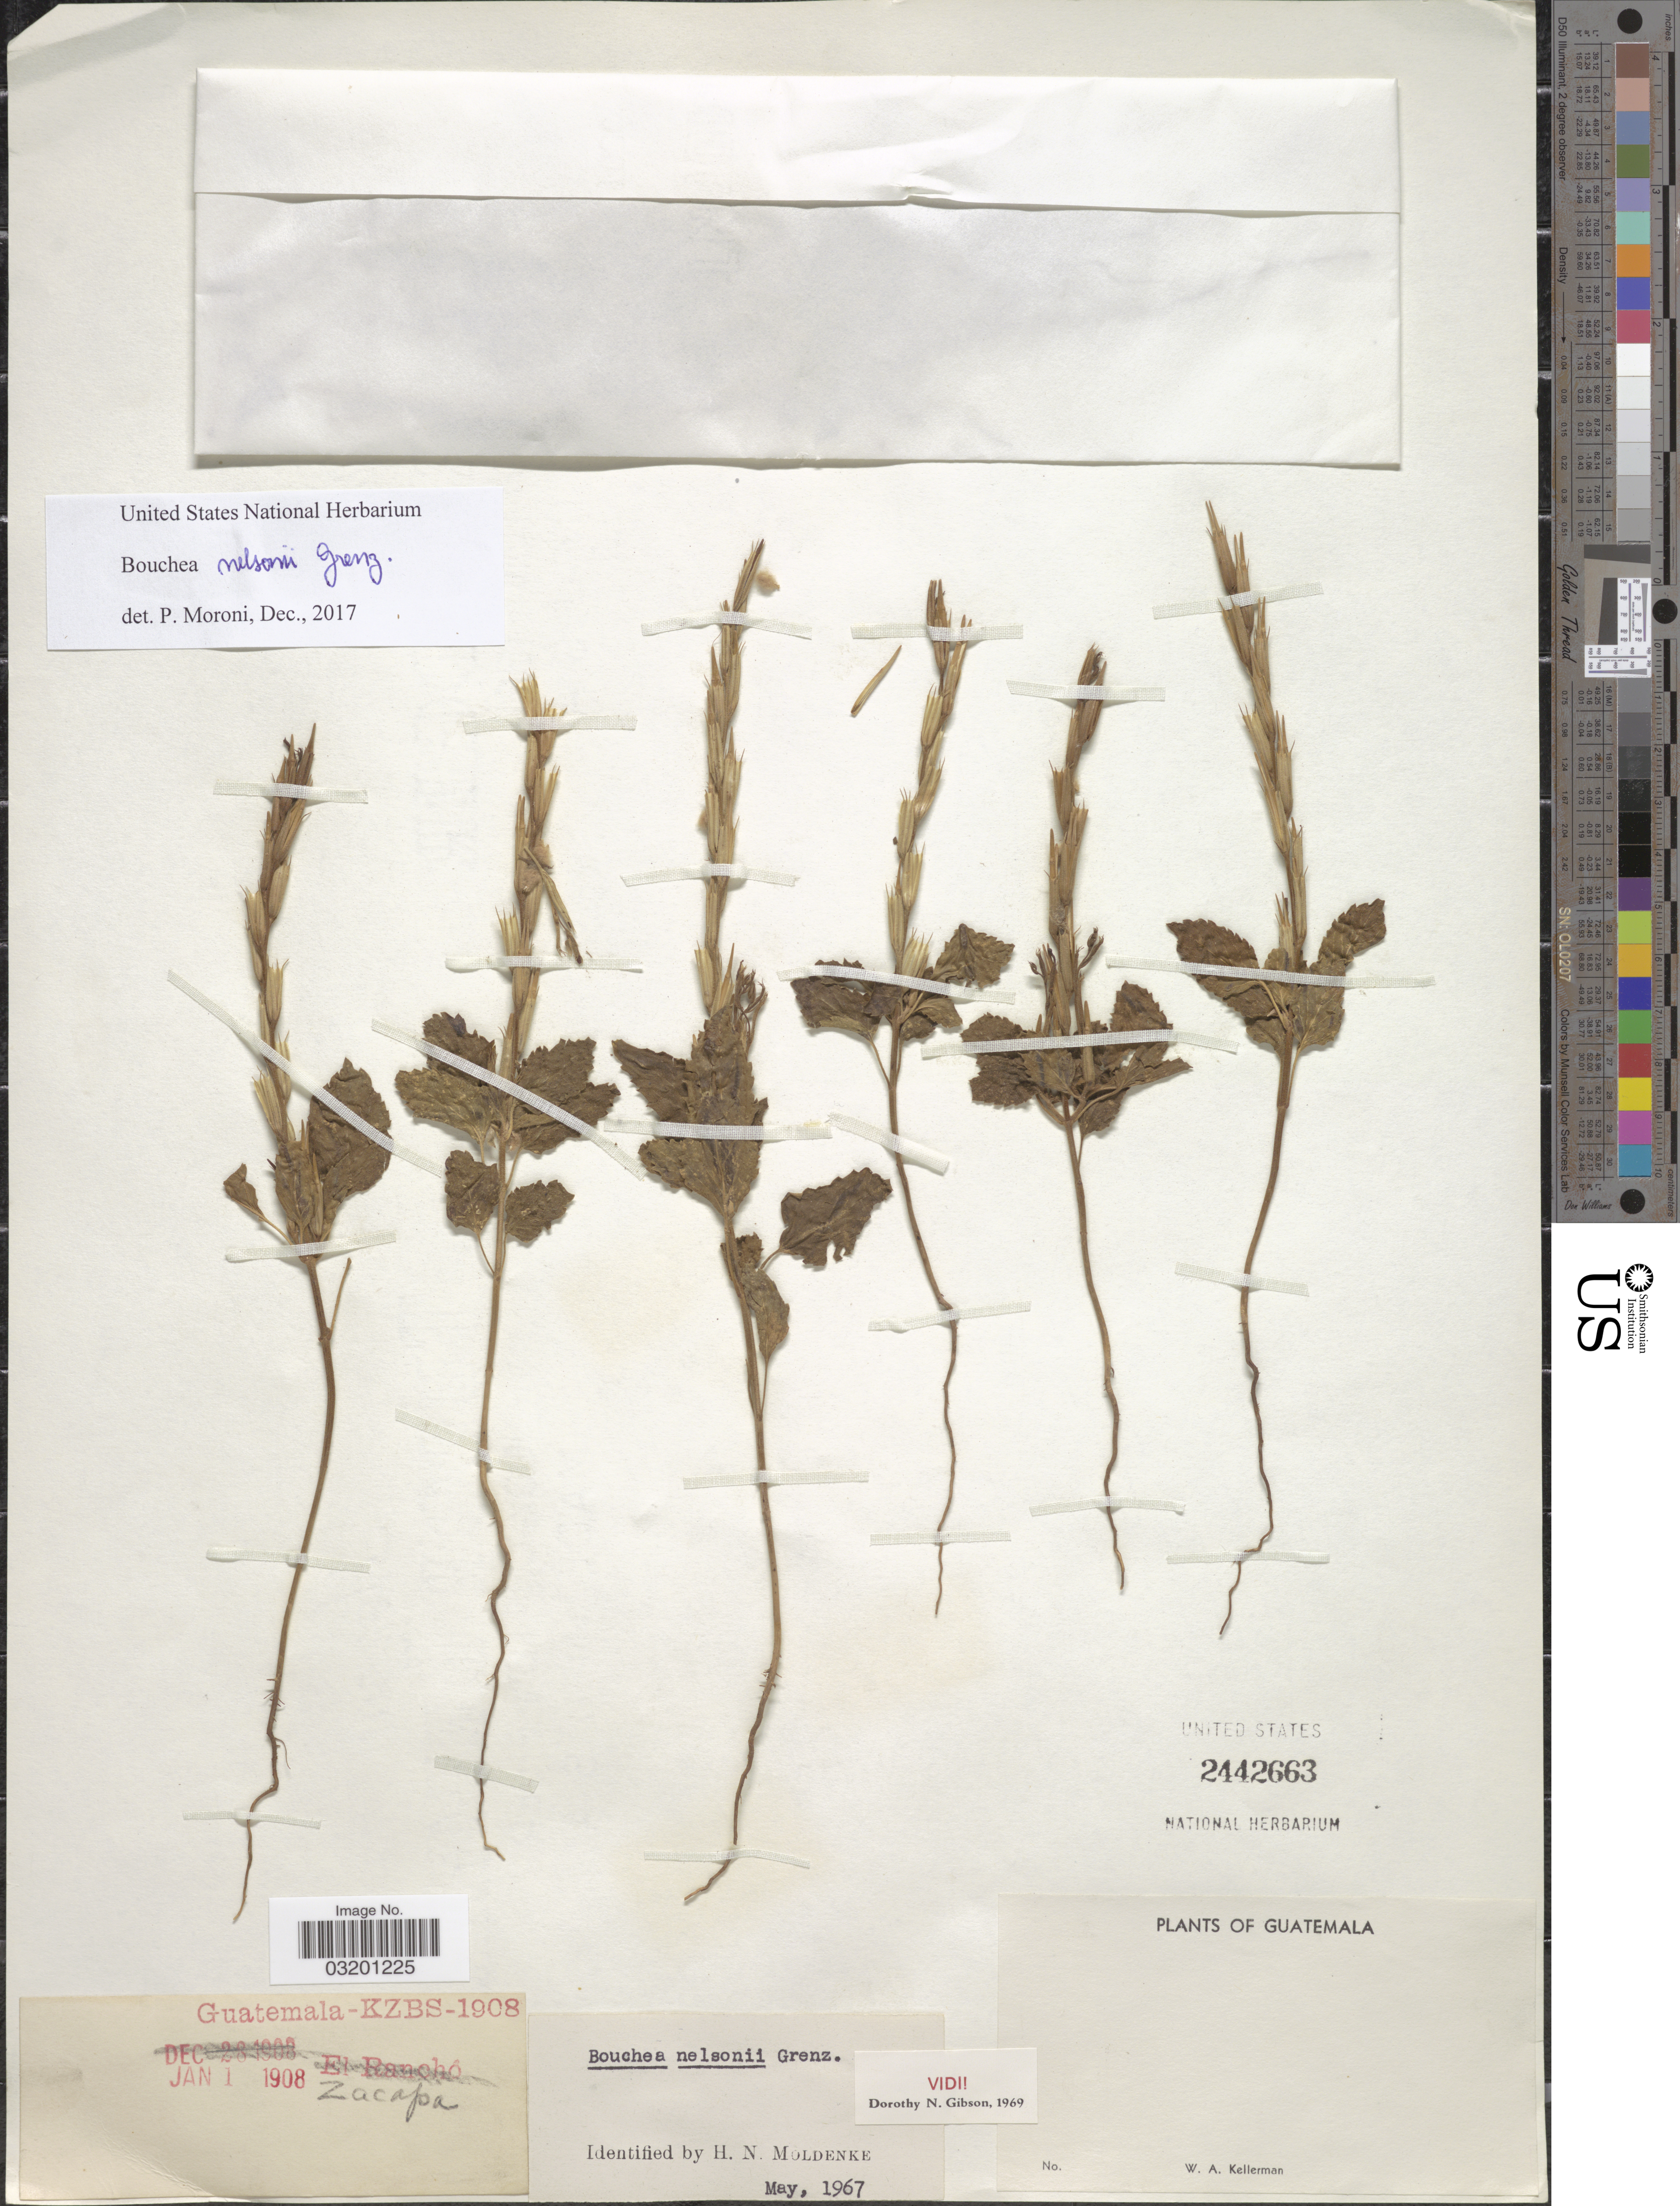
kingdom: Plantae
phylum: Tracheophyta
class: Magnoliopsida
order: Lamiales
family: Verbenaceae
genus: Bouchea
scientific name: Bouchea nelsonii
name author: Grenzeb.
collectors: W. Kellerman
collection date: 1908-01-01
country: Guatemala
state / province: Zacapa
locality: KZBS. [unsure placement]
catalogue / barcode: US 2442663